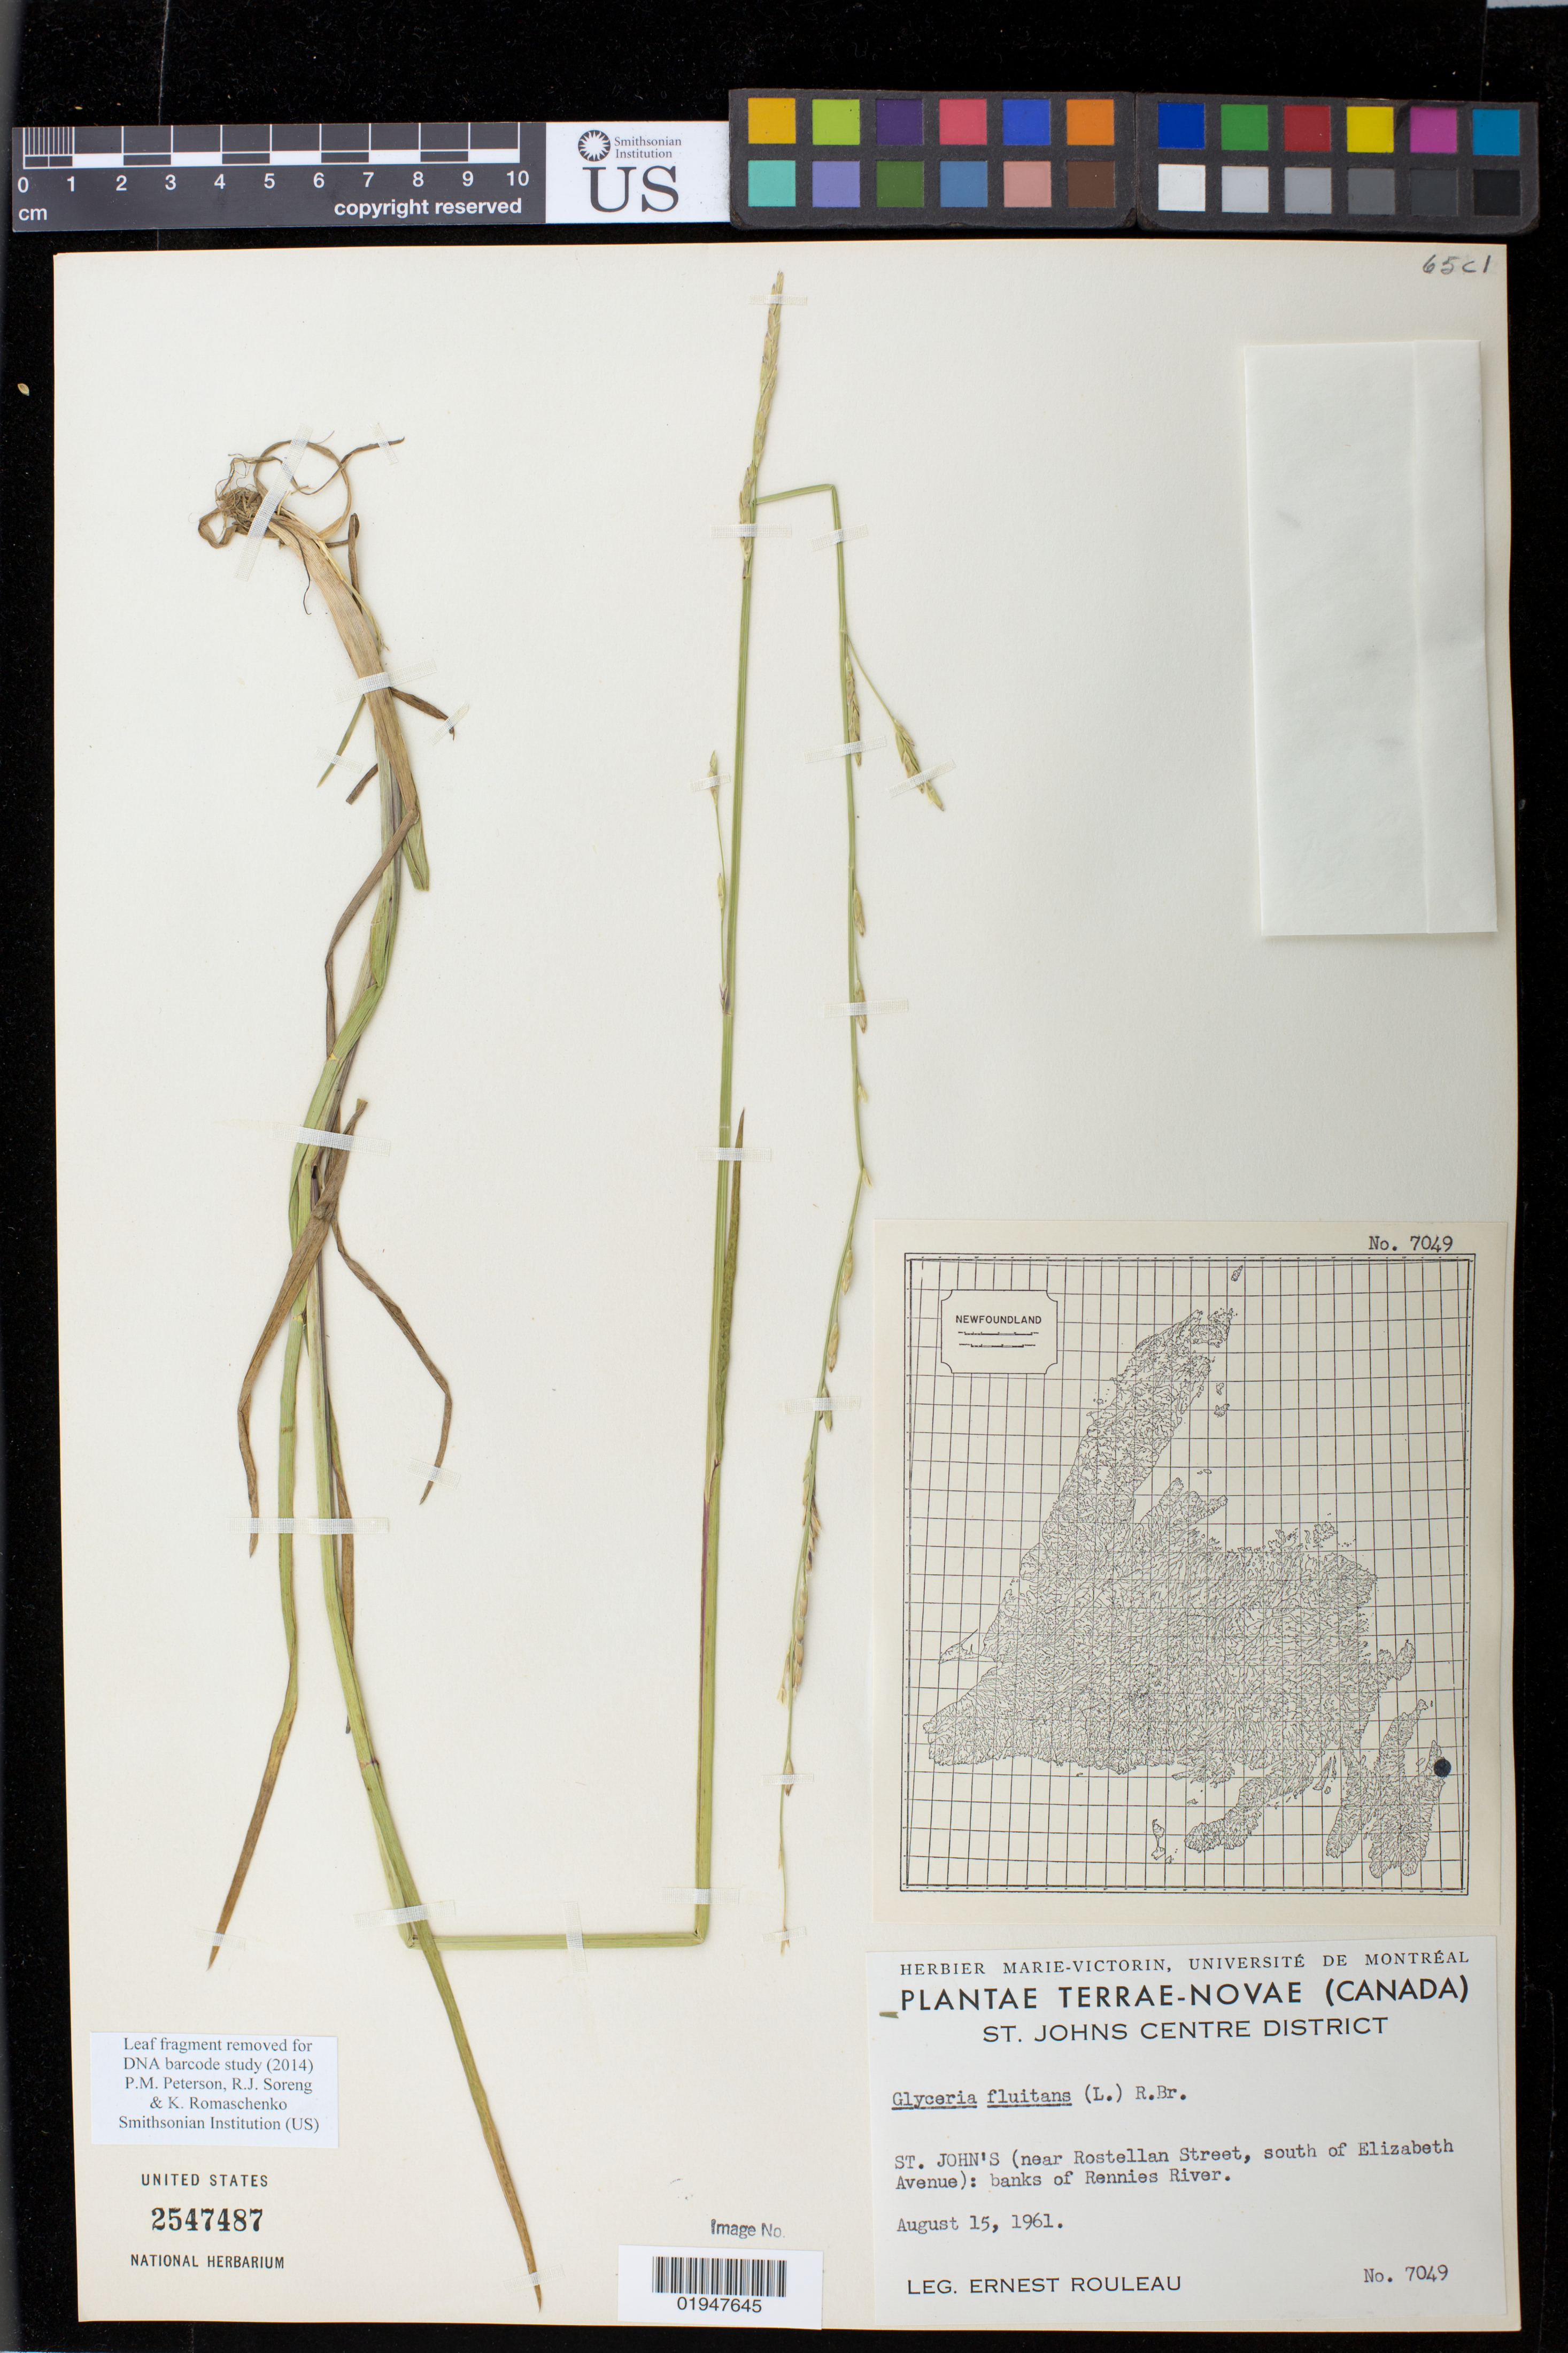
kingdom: Plantae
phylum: Tracheophyta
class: Liliopsida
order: Poales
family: Poaceae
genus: Glyceria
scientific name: Glyceria fluitans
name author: (L.) R. Br.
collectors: E. Rouleau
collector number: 7049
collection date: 1961-08-15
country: Canada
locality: St. Johns Centre District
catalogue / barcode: US 2547487